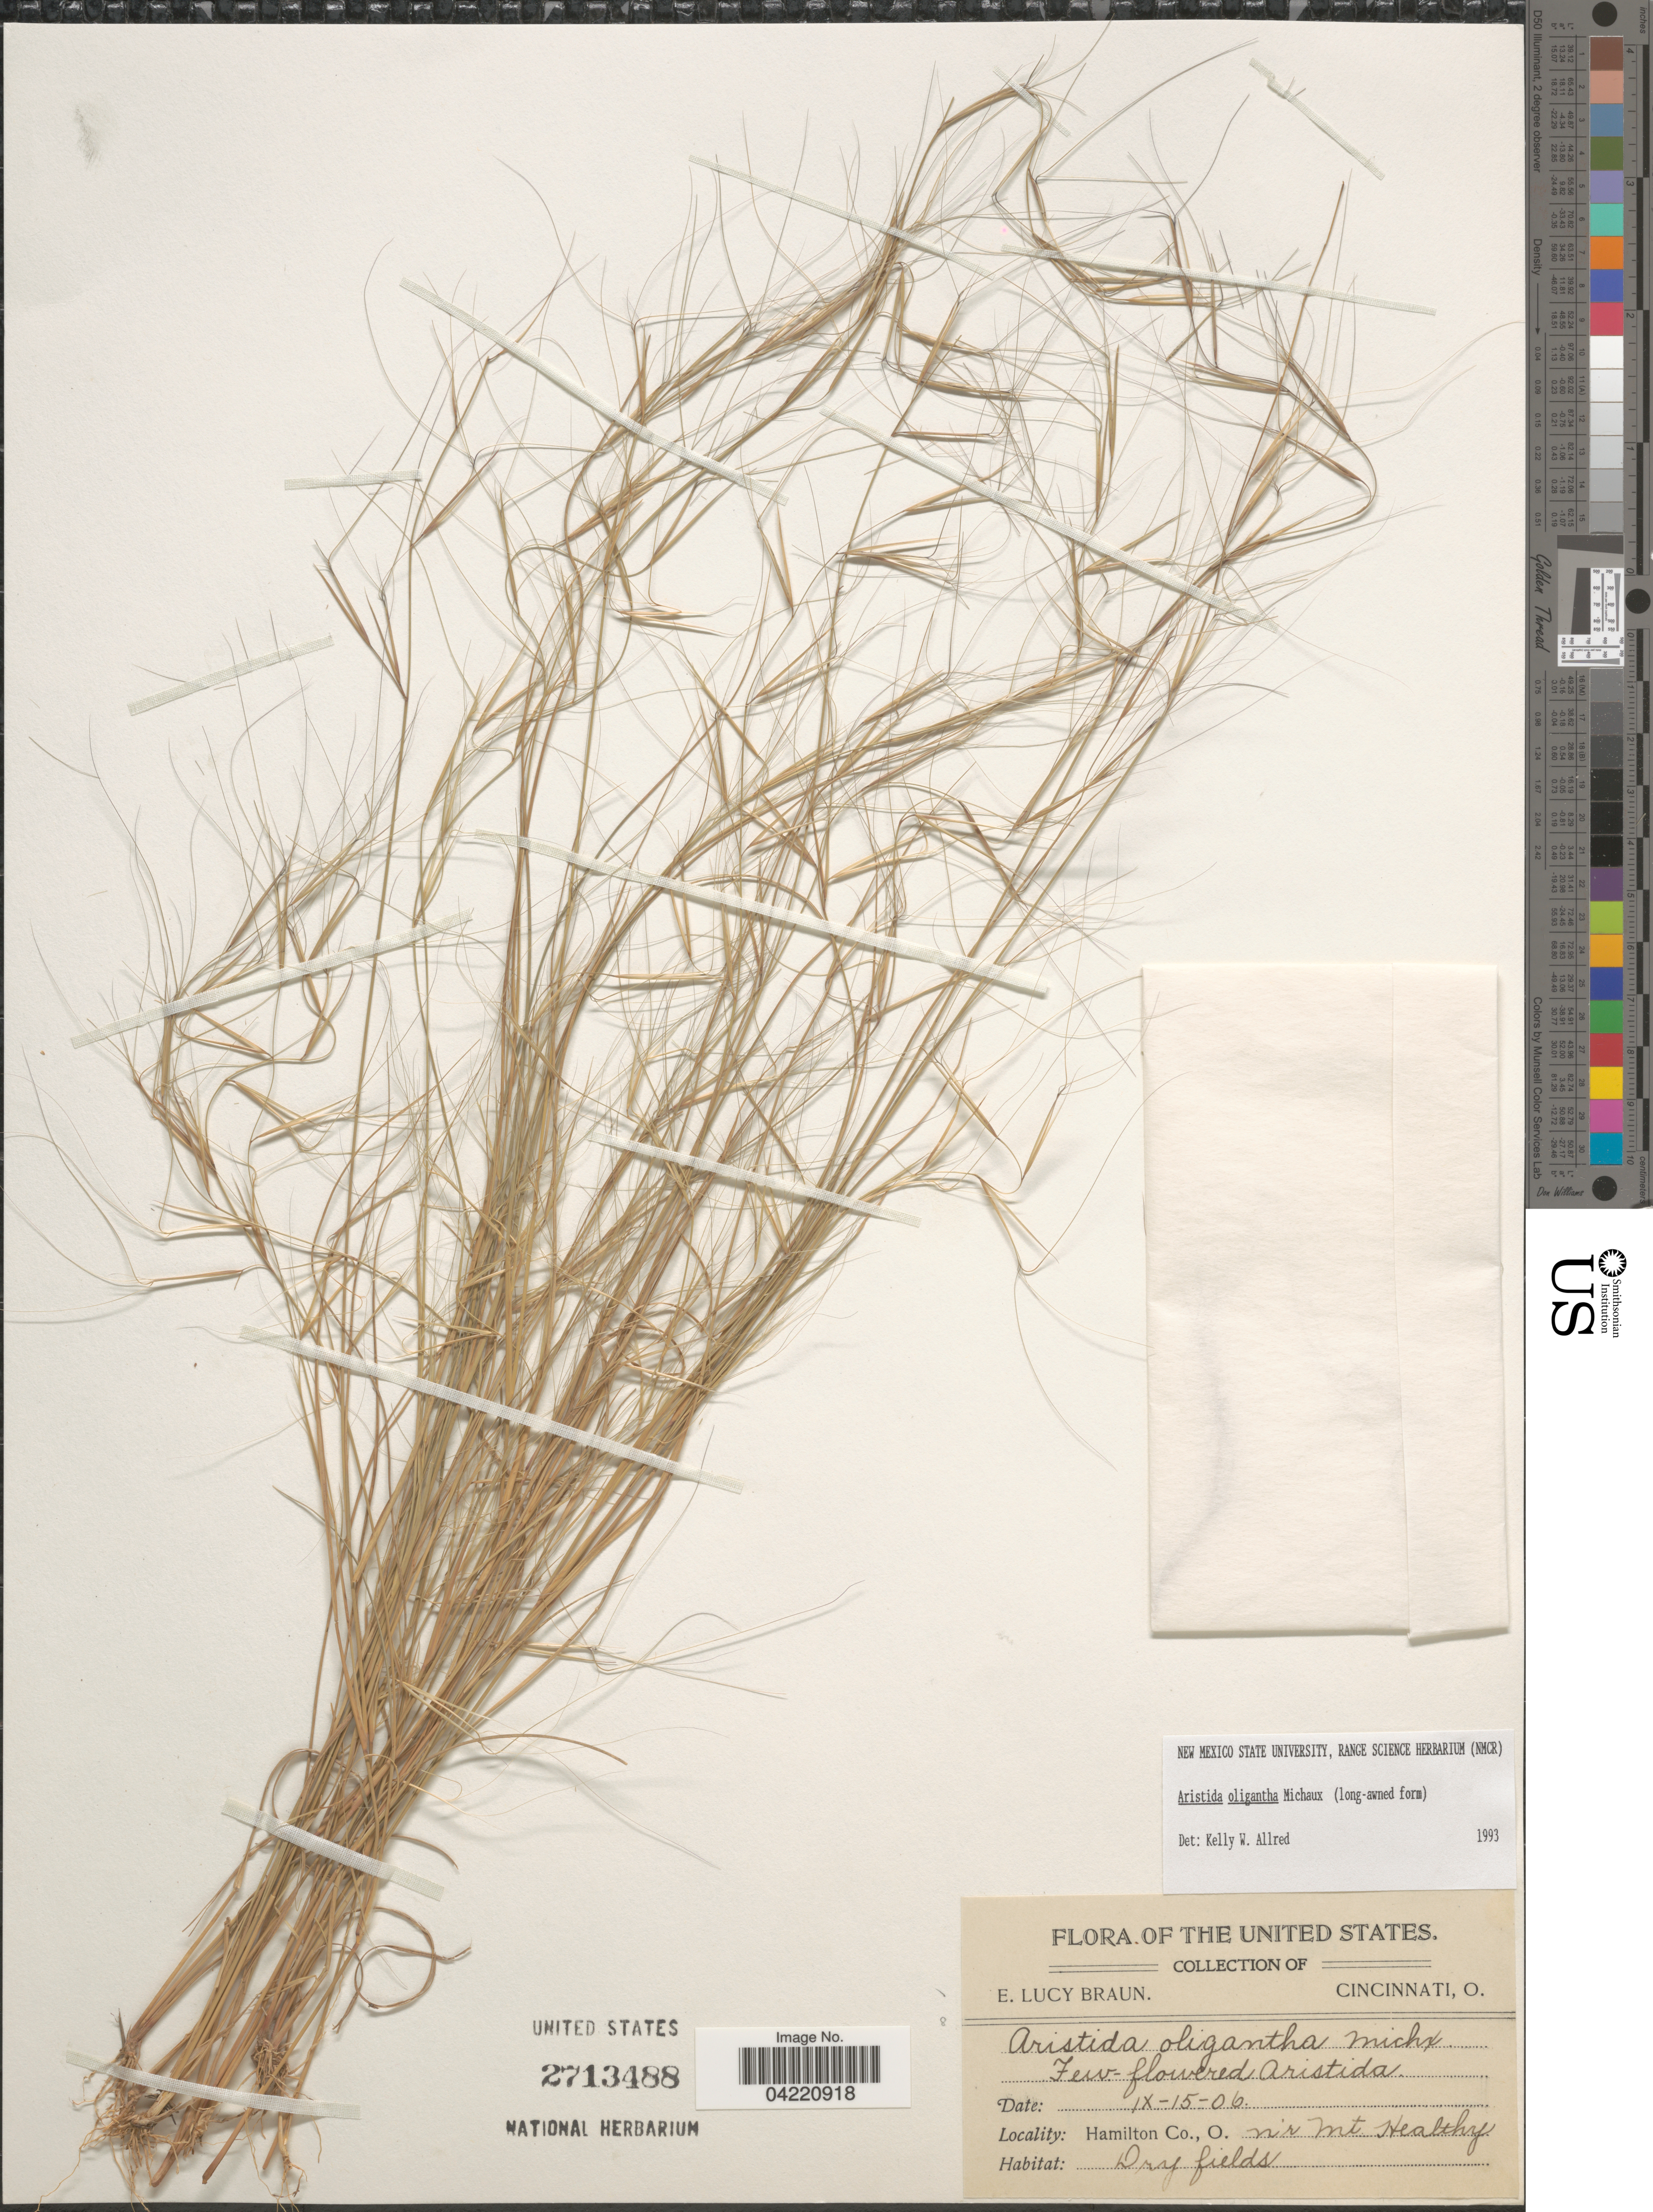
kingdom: Plantae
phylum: Tracheophyta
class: Liliopsida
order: Poales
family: Poaceae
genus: Aristida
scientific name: Aristida oligantha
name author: Michx.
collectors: E. L. Braun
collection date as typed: Transcribed d/m/y: 15/9/6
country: United States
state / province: Ohio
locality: Hamilton Co. n'r Mt. Healthy.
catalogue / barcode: US 2713488